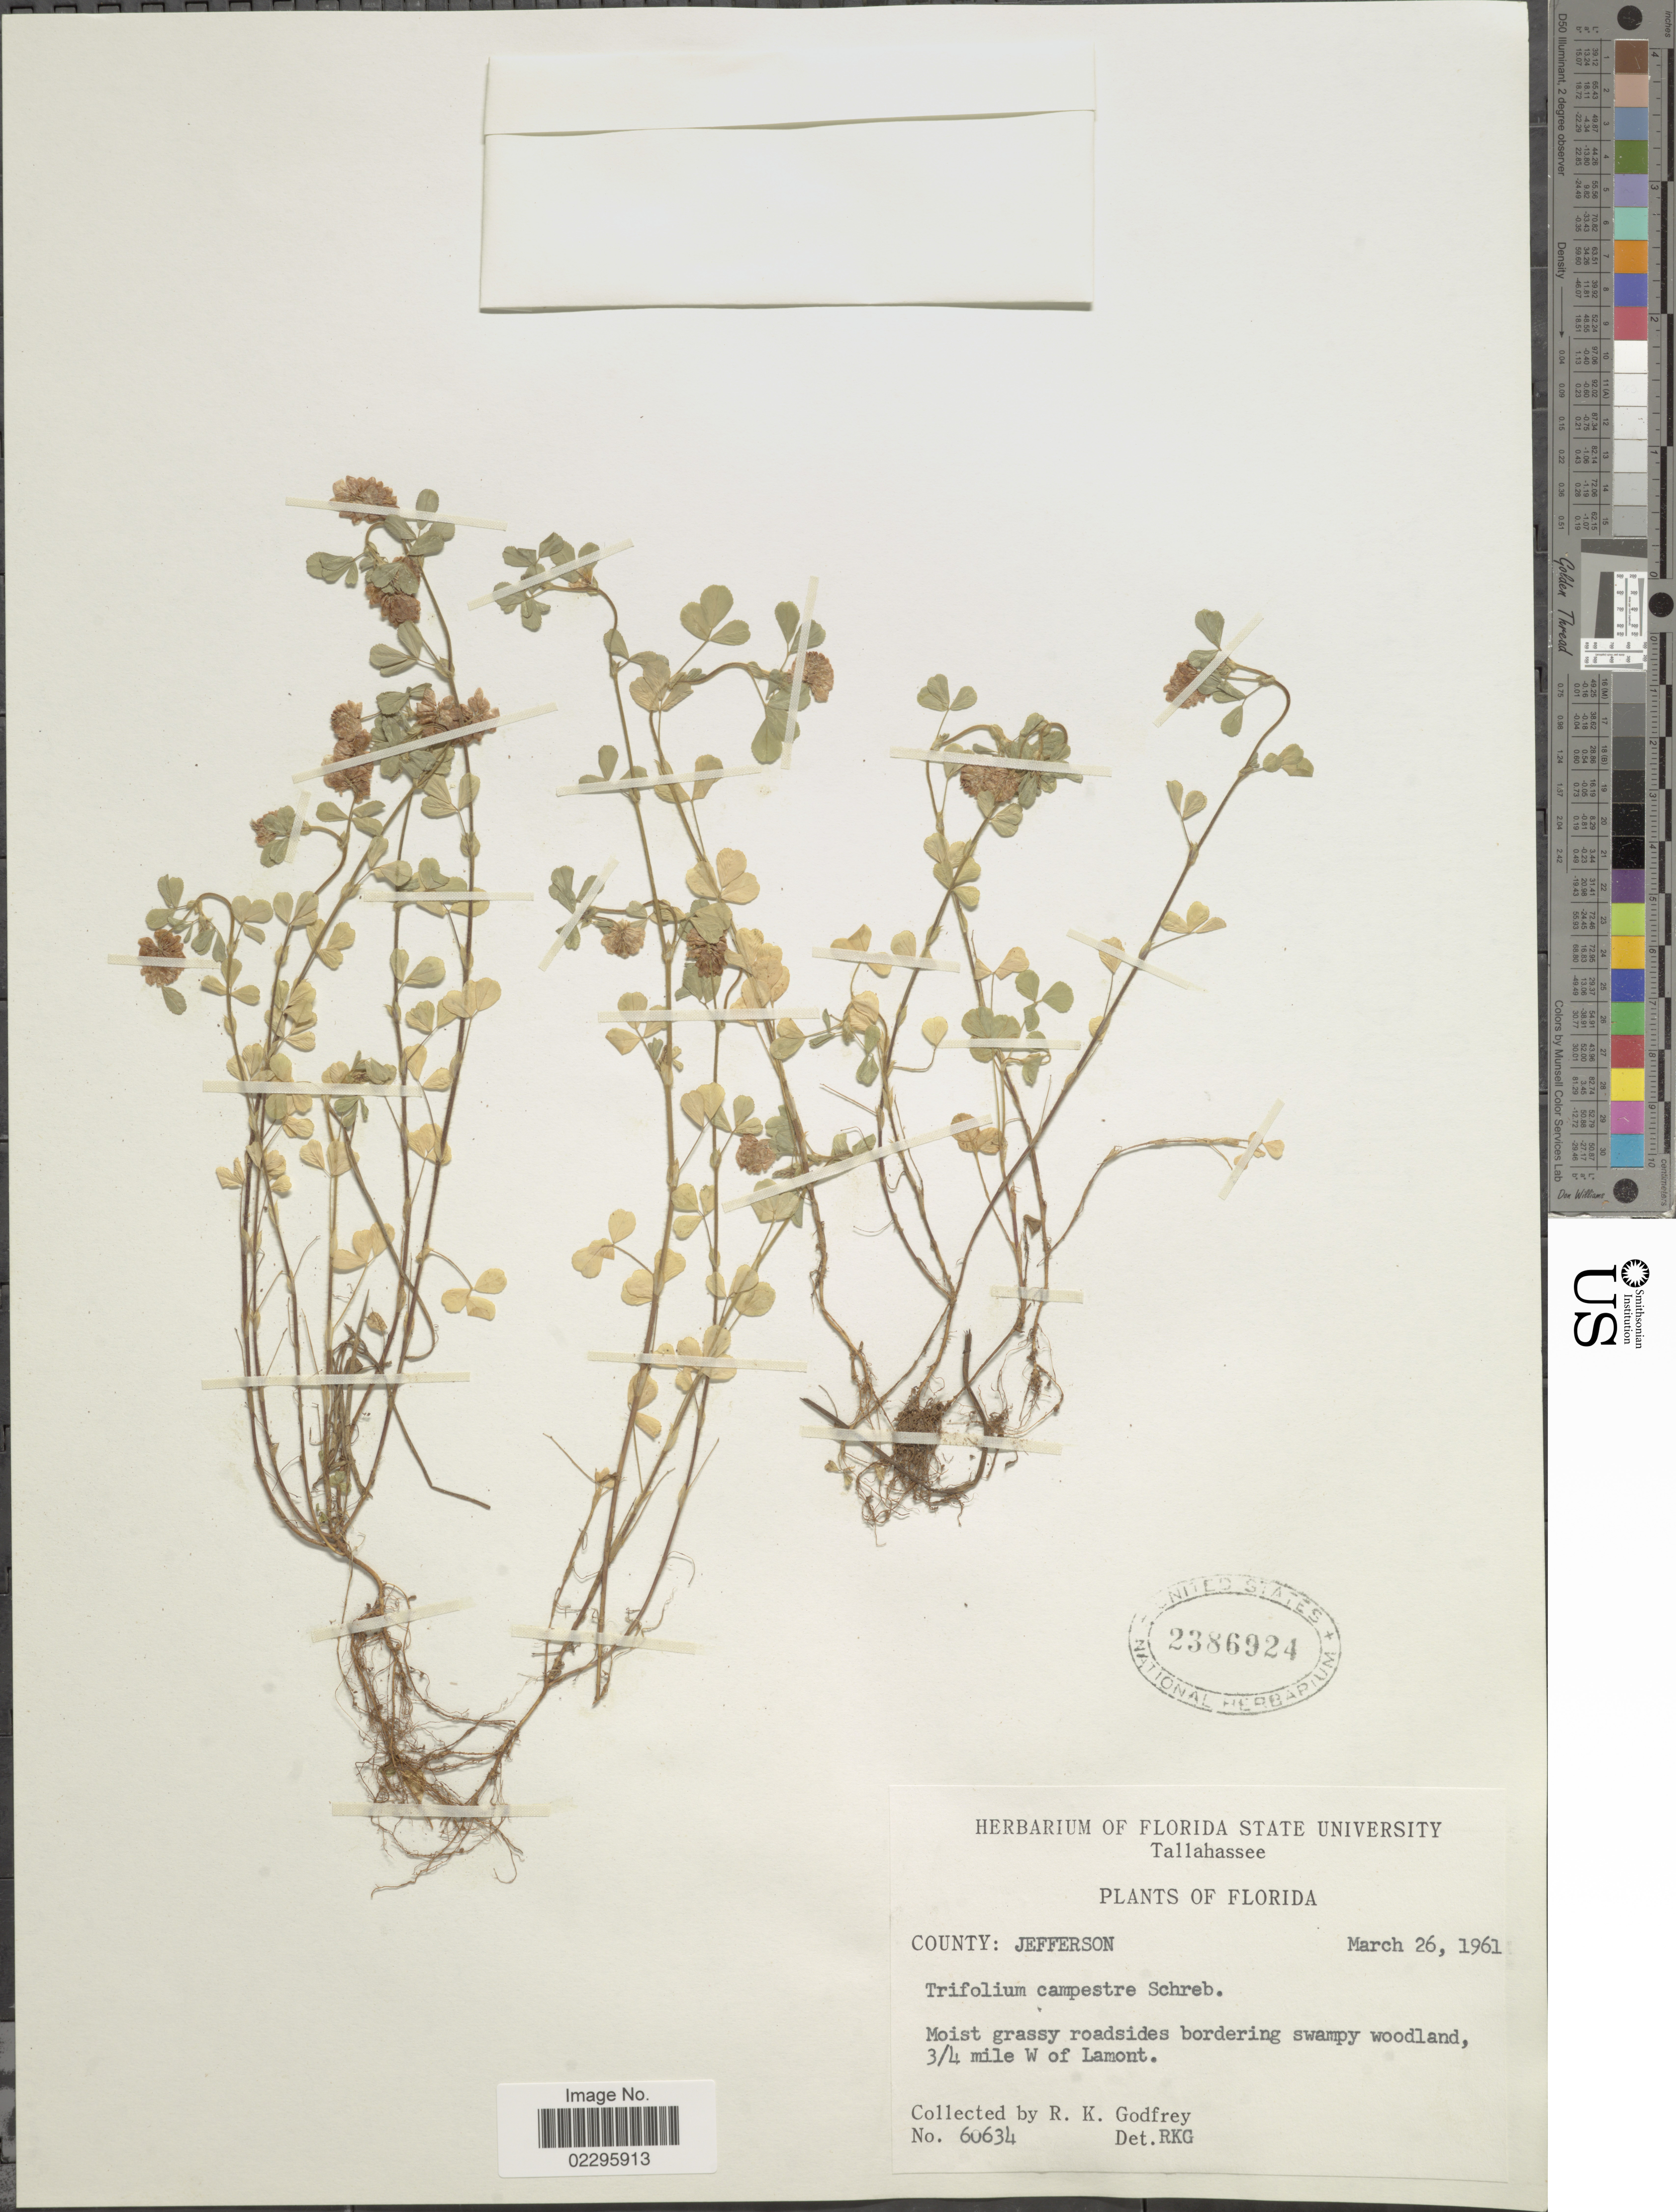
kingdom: Plantae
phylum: Tracheophyta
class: Magnoliopsida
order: Fabales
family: Fabaceae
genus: Trifolium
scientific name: Trifolium campestre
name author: Schreb.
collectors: R. K. Godfrey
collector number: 60634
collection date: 1961-03-26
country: United States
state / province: Florida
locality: County: Jefferson, moist grassy roadsides bordering swampy woodland, 3/4 mile W of Lamont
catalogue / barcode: US 2386924